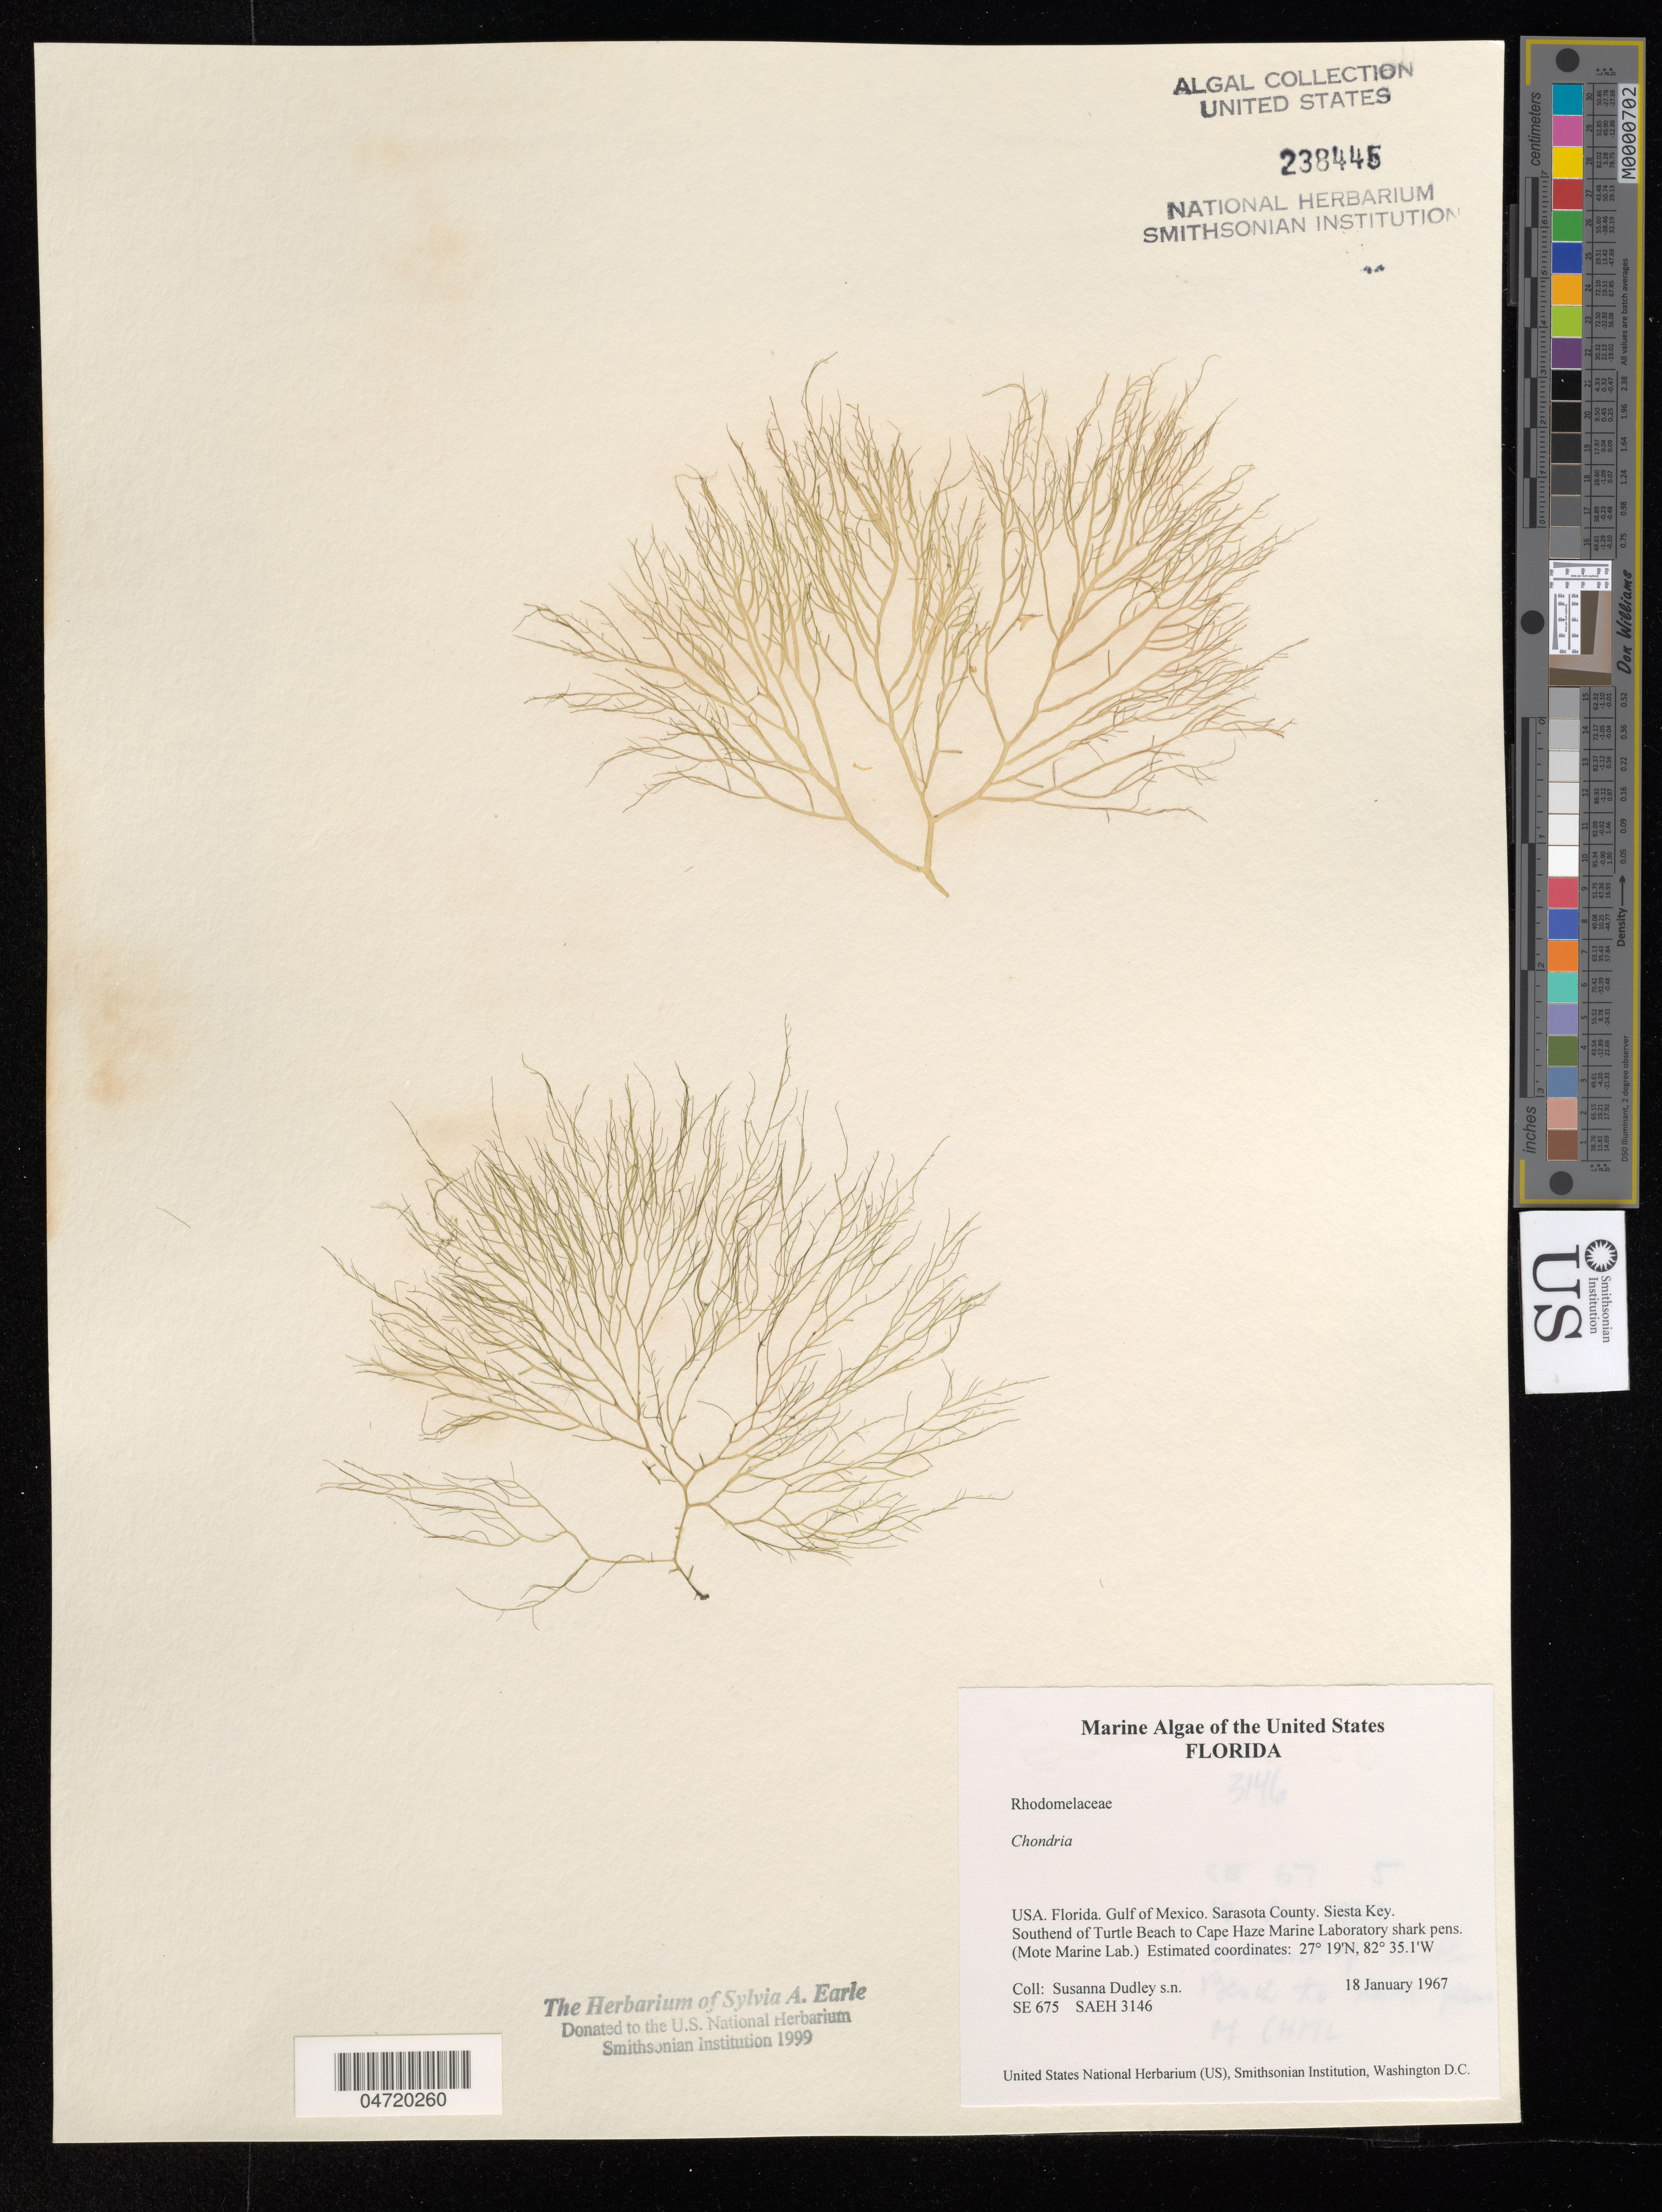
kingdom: Plantae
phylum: Rhodophyta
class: Florideophyceae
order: Ceramiales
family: Rhodomelaceae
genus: Chondria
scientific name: Chondria sp.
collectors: S. Dudley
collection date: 1967-01-18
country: United States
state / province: Florida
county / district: Sarasota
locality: Gulf of Mexico. Sarasota County. Siesta Key. Southend of Turtle Beach to Cape Haze Marine Laboratory shark pens. (Mote Marine Lab).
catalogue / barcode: US 238445